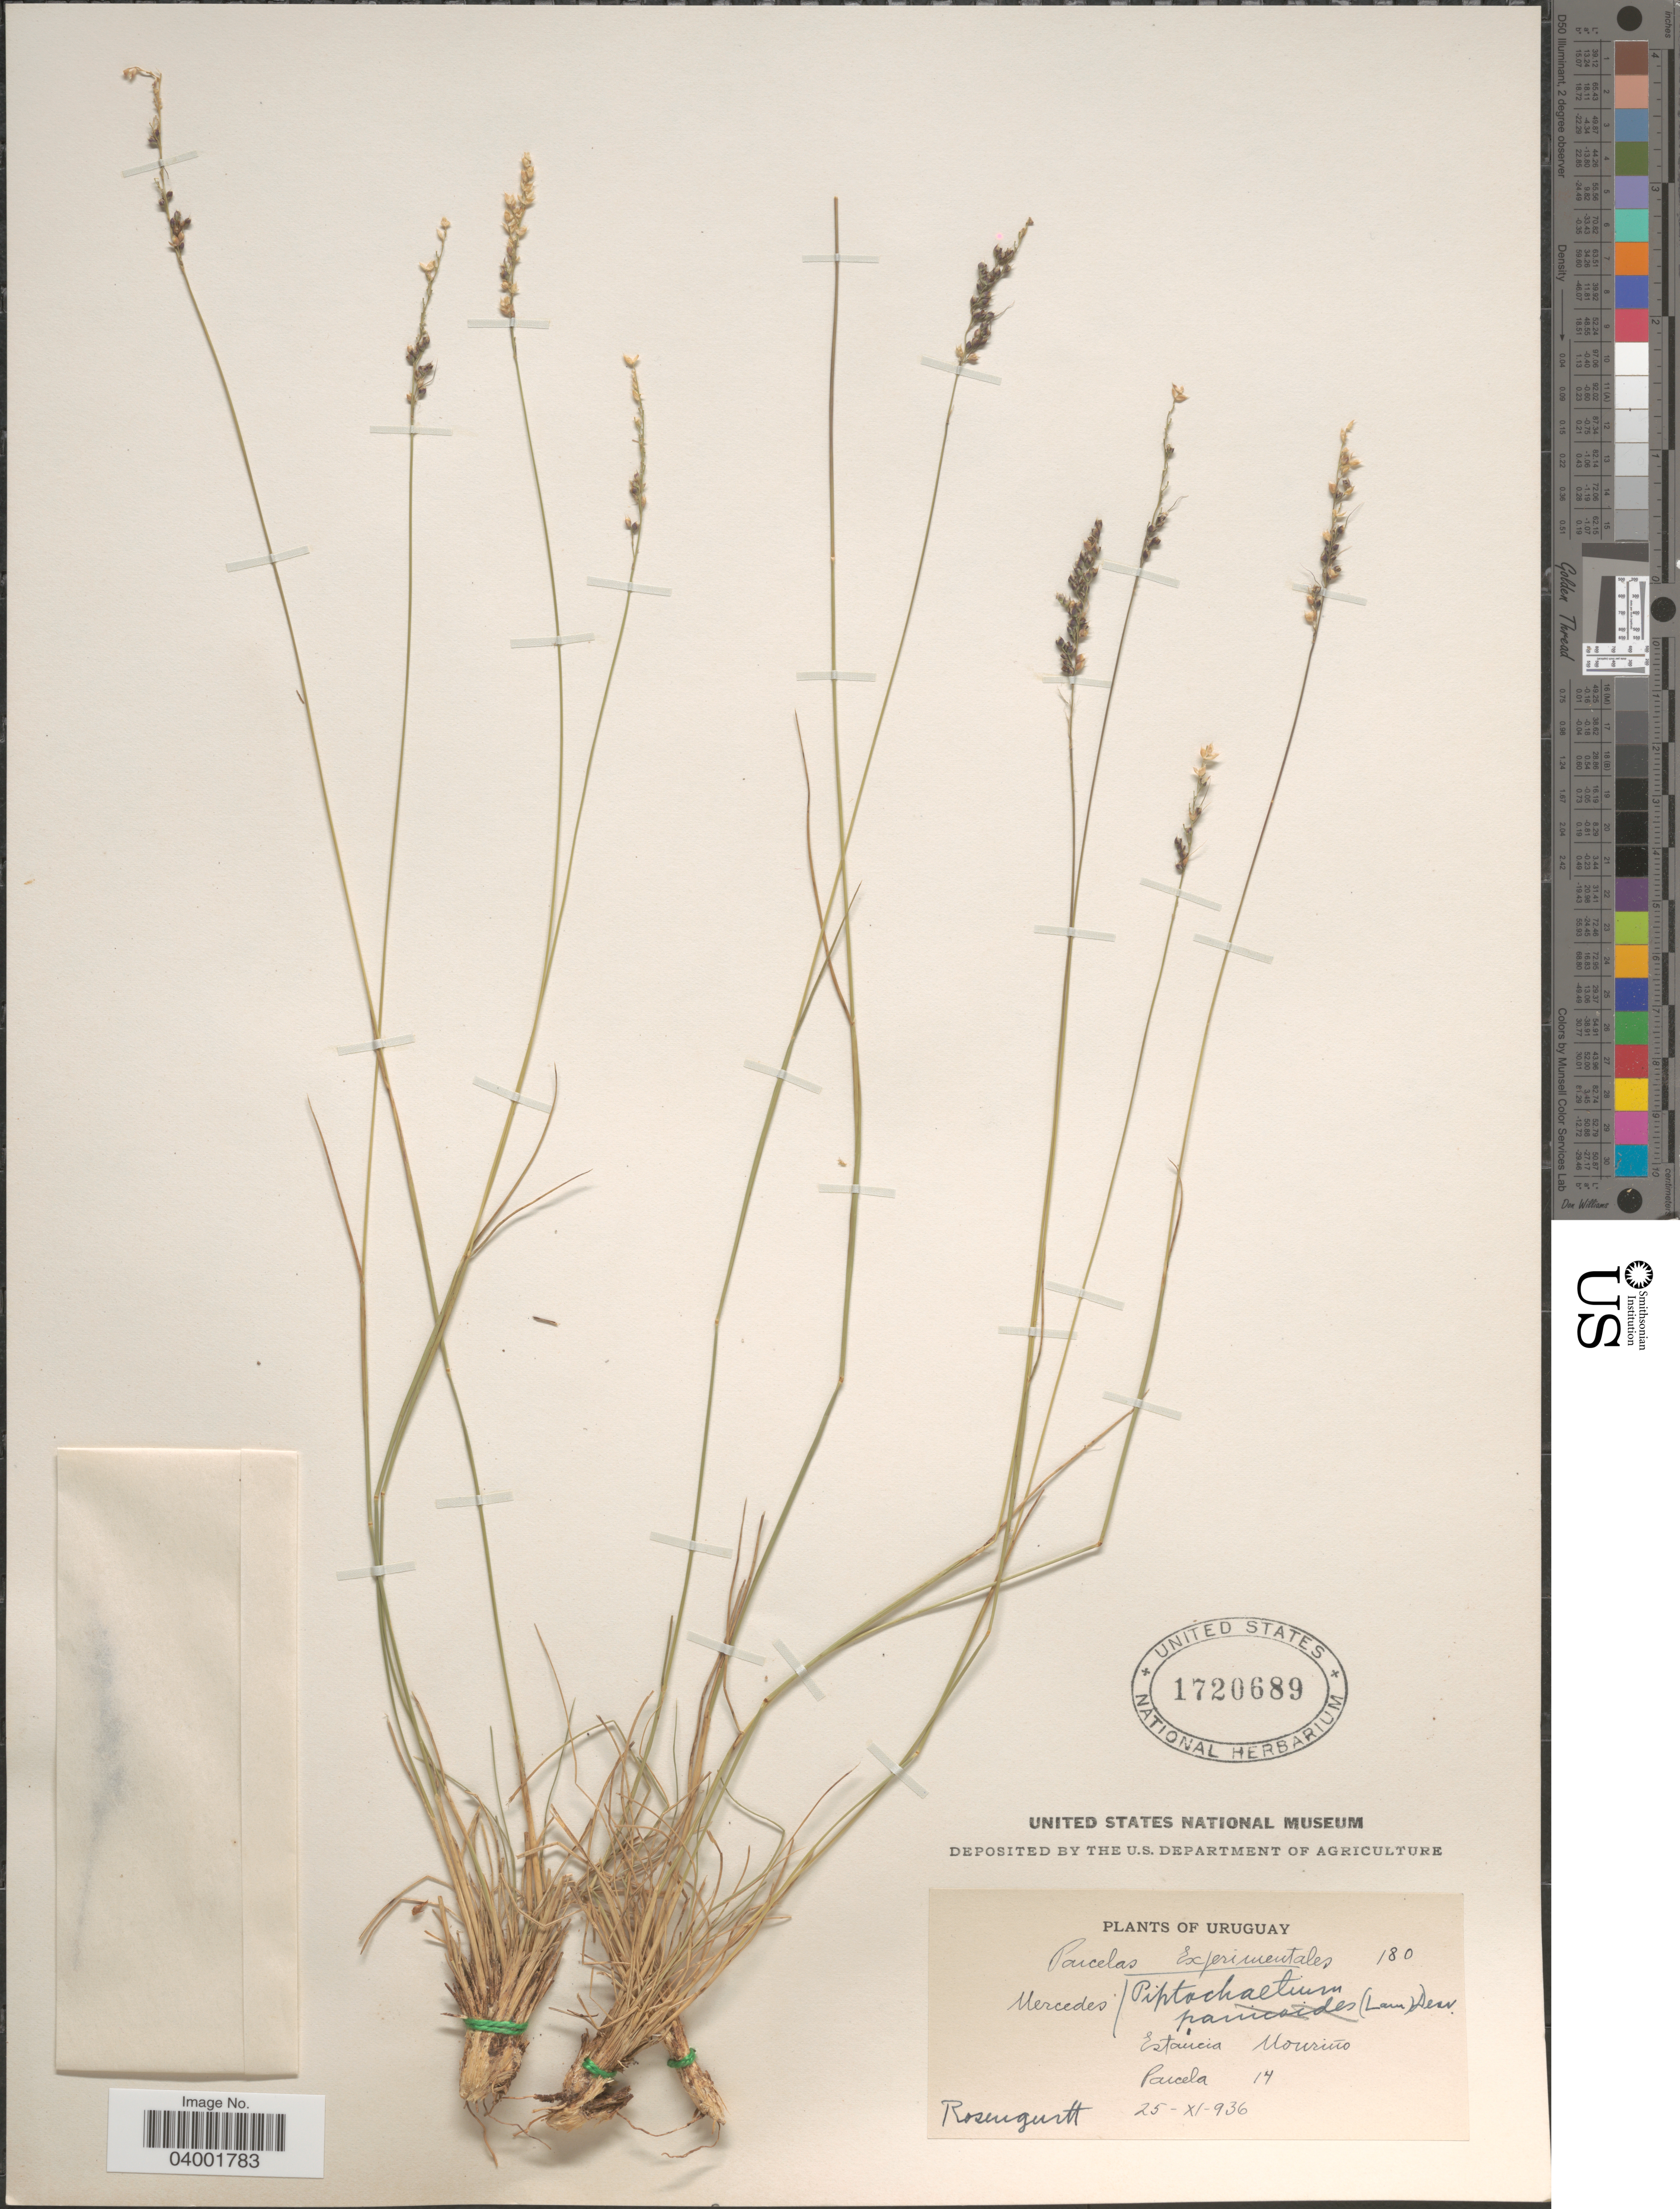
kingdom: Plantae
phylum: Tracheophyta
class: Liliopsida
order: Poales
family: Poaceae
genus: Piptochaetium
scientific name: Piptochaetium montevidense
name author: (Spreng.) Parodi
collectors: Rosengurtt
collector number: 180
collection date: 1936-11-25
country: Uruguay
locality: Mercedes. Estancia Mouriño. Parcela 14.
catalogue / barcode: US 1720689